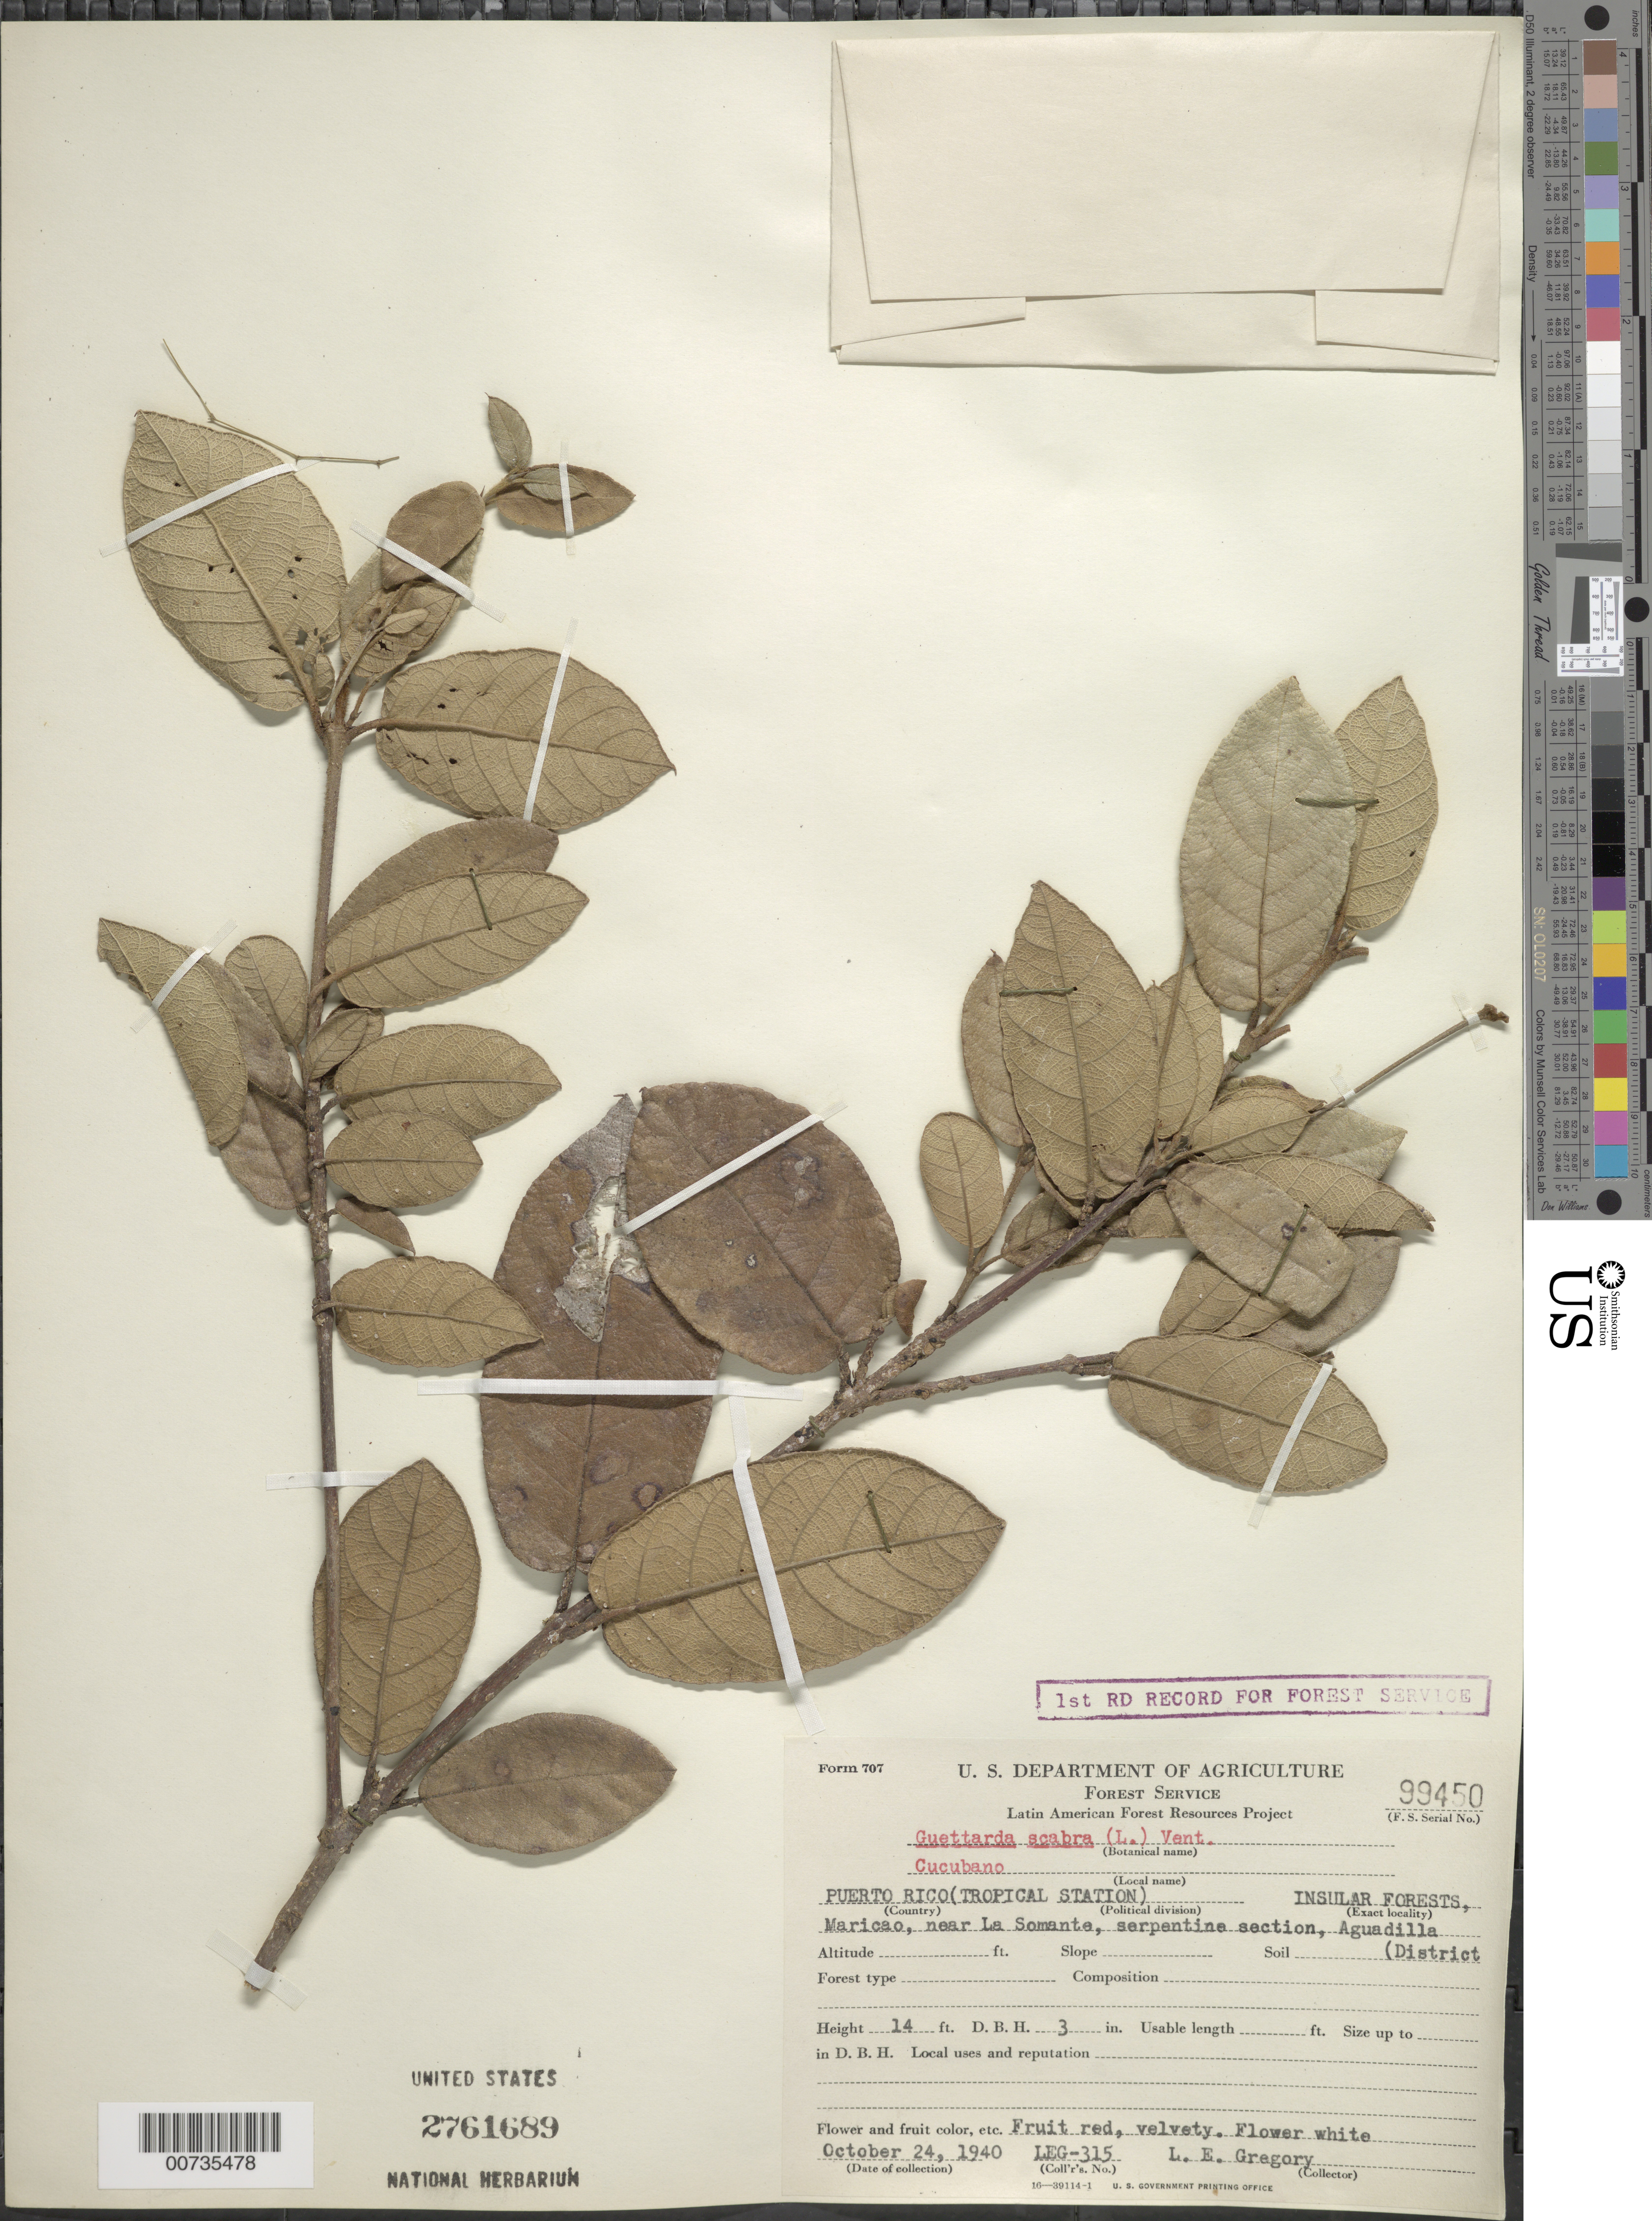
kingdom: Plantae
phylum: Tracheophyta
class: Magnoliopsida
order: Gentianales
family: Rubiaceae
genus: Guettarda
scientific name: Guettarda scabra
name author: (L.) Vent.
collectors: L. E. Gregory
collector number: LEG-315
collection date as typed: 24 Oct 1940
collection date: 1940-10-24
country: Puerto Rico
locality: Maricao, near La Somante, serpentine section, Aguadilla District, Puerto Rico Insular Forest (Tropical Station).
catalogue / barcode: US 2761689